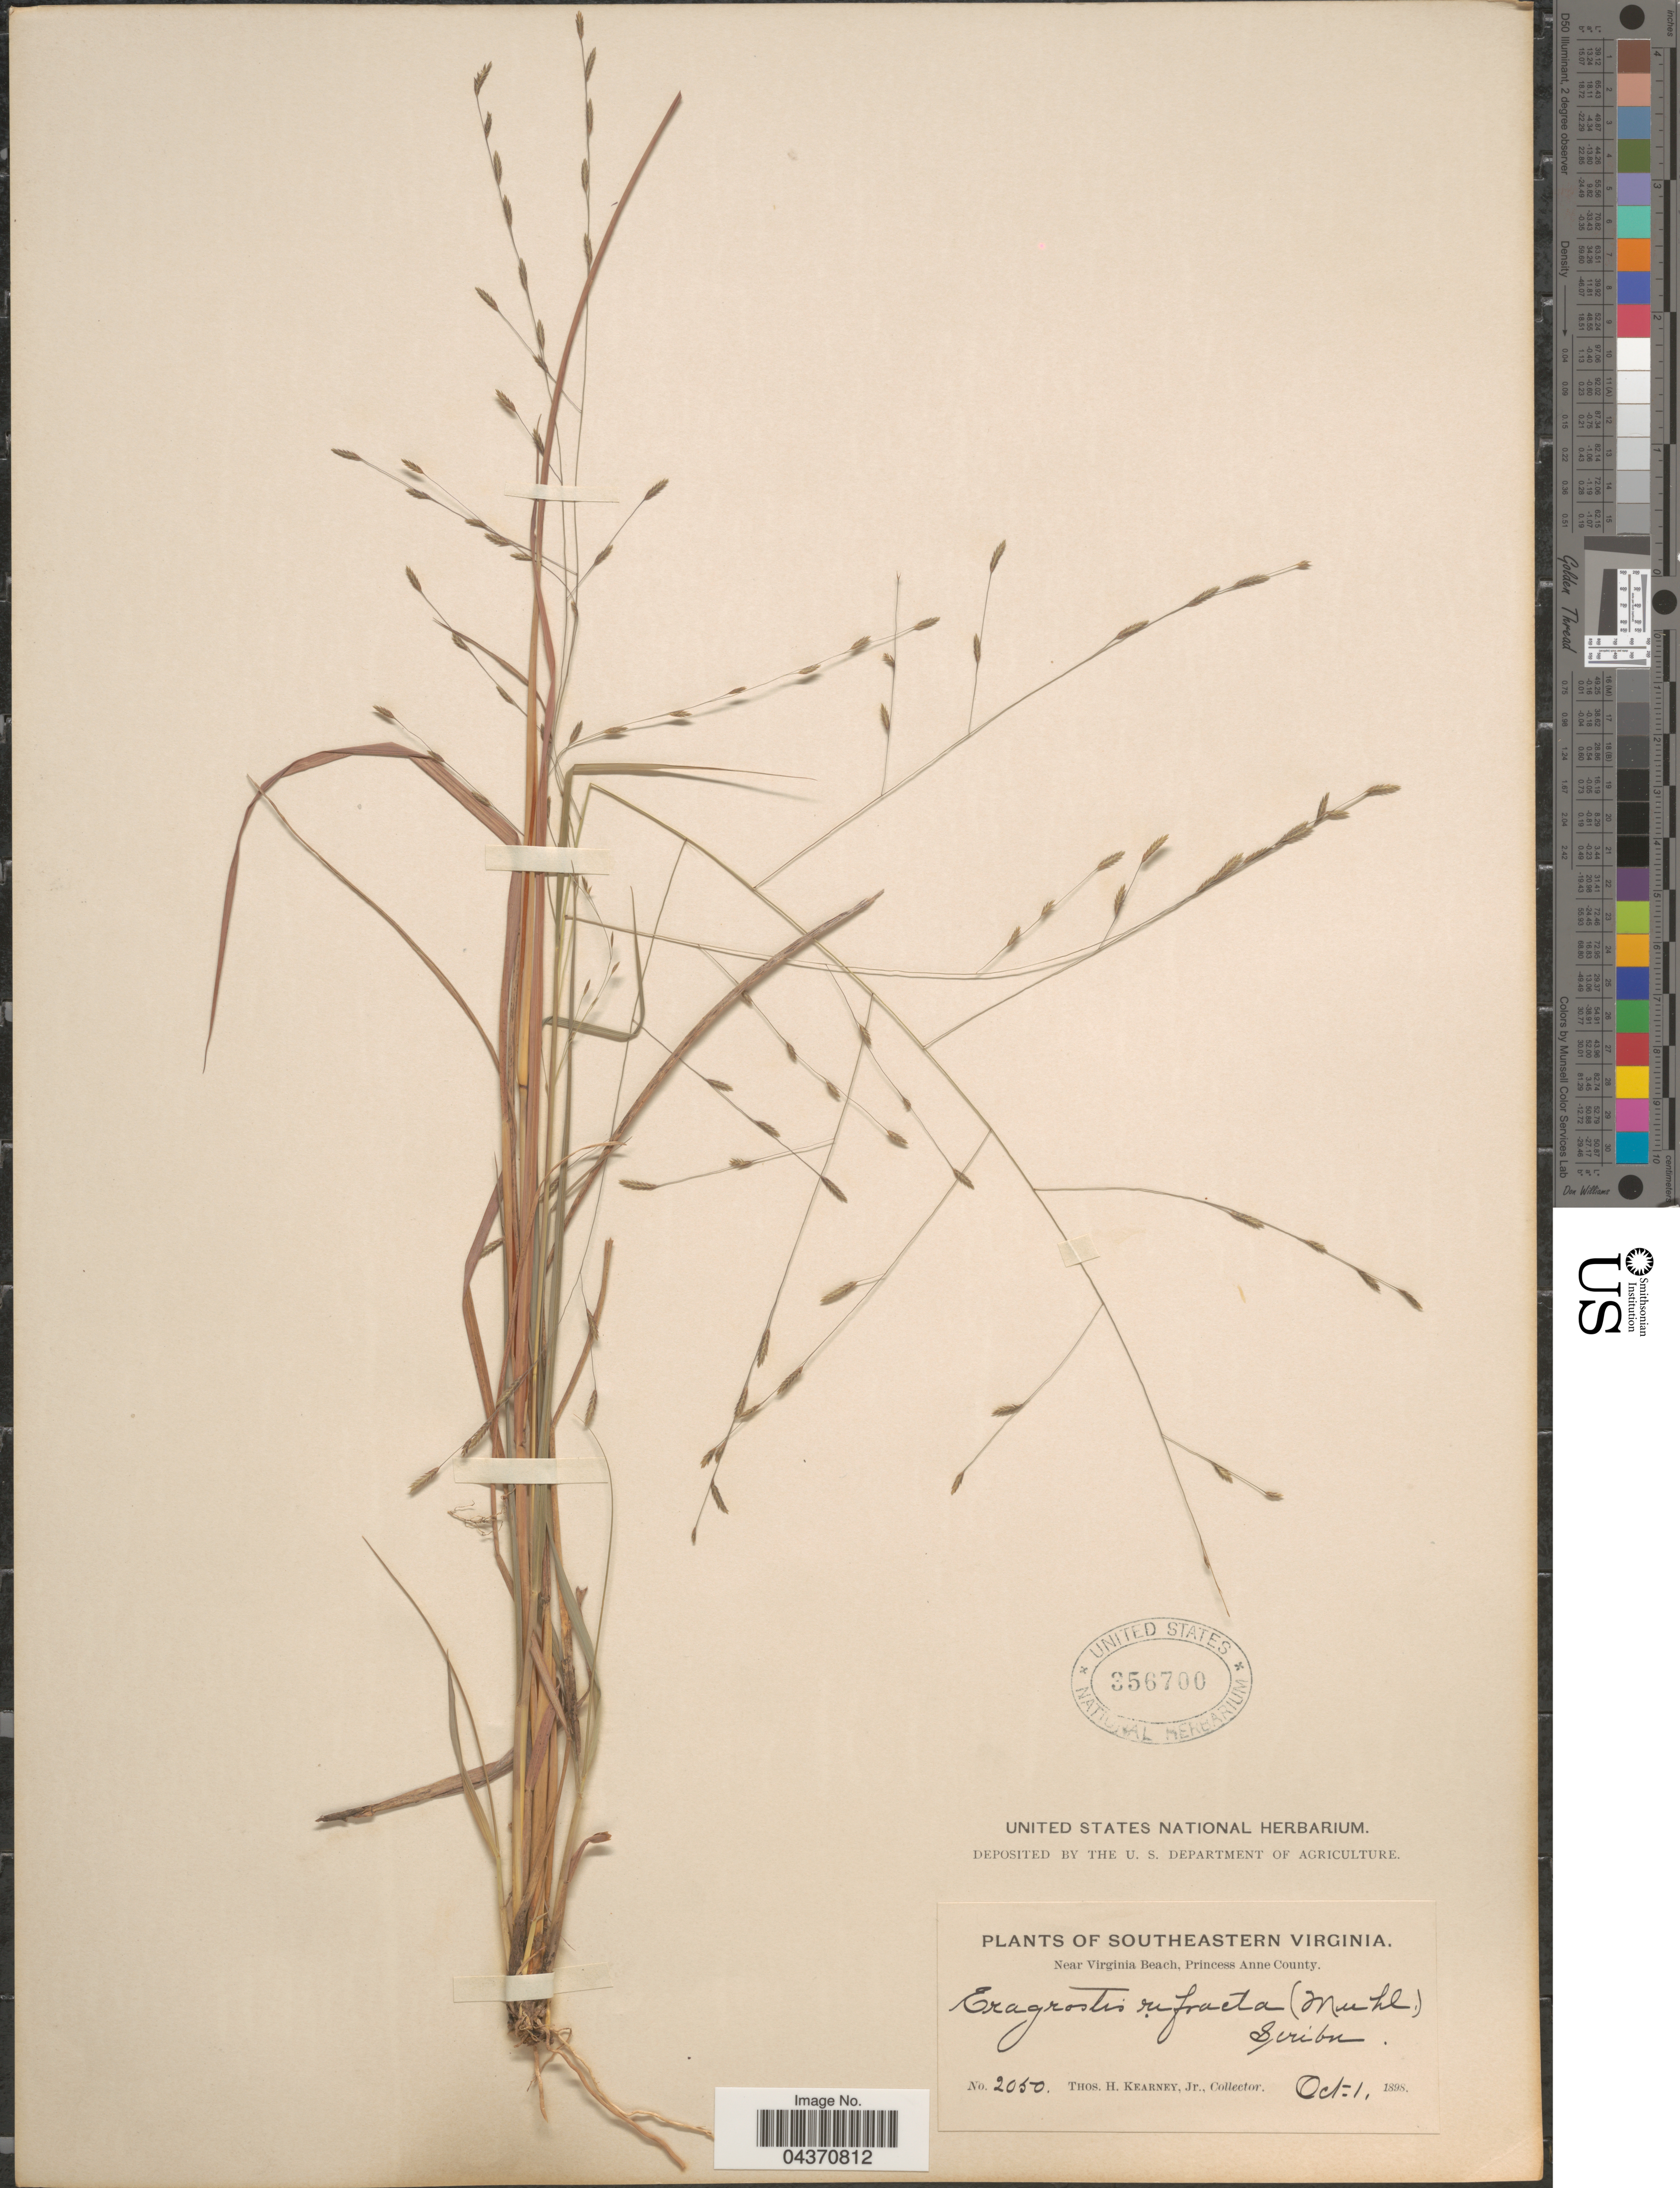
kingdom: Plantae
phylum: Tracheophyta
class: Liliopsida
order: Poales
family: Poaceae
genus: Eragrostis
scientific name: Eragrostis refracta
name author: (Muhl.) Scribn.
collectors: T. H. Kearney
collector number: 2050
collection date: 1898-10-01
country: United States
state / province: Virginia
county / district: City of Virginia Beach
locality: Southeastern Virginia. Near Virginia Beach, Princess Anne (=historic county name) County.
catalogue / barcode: US 356700